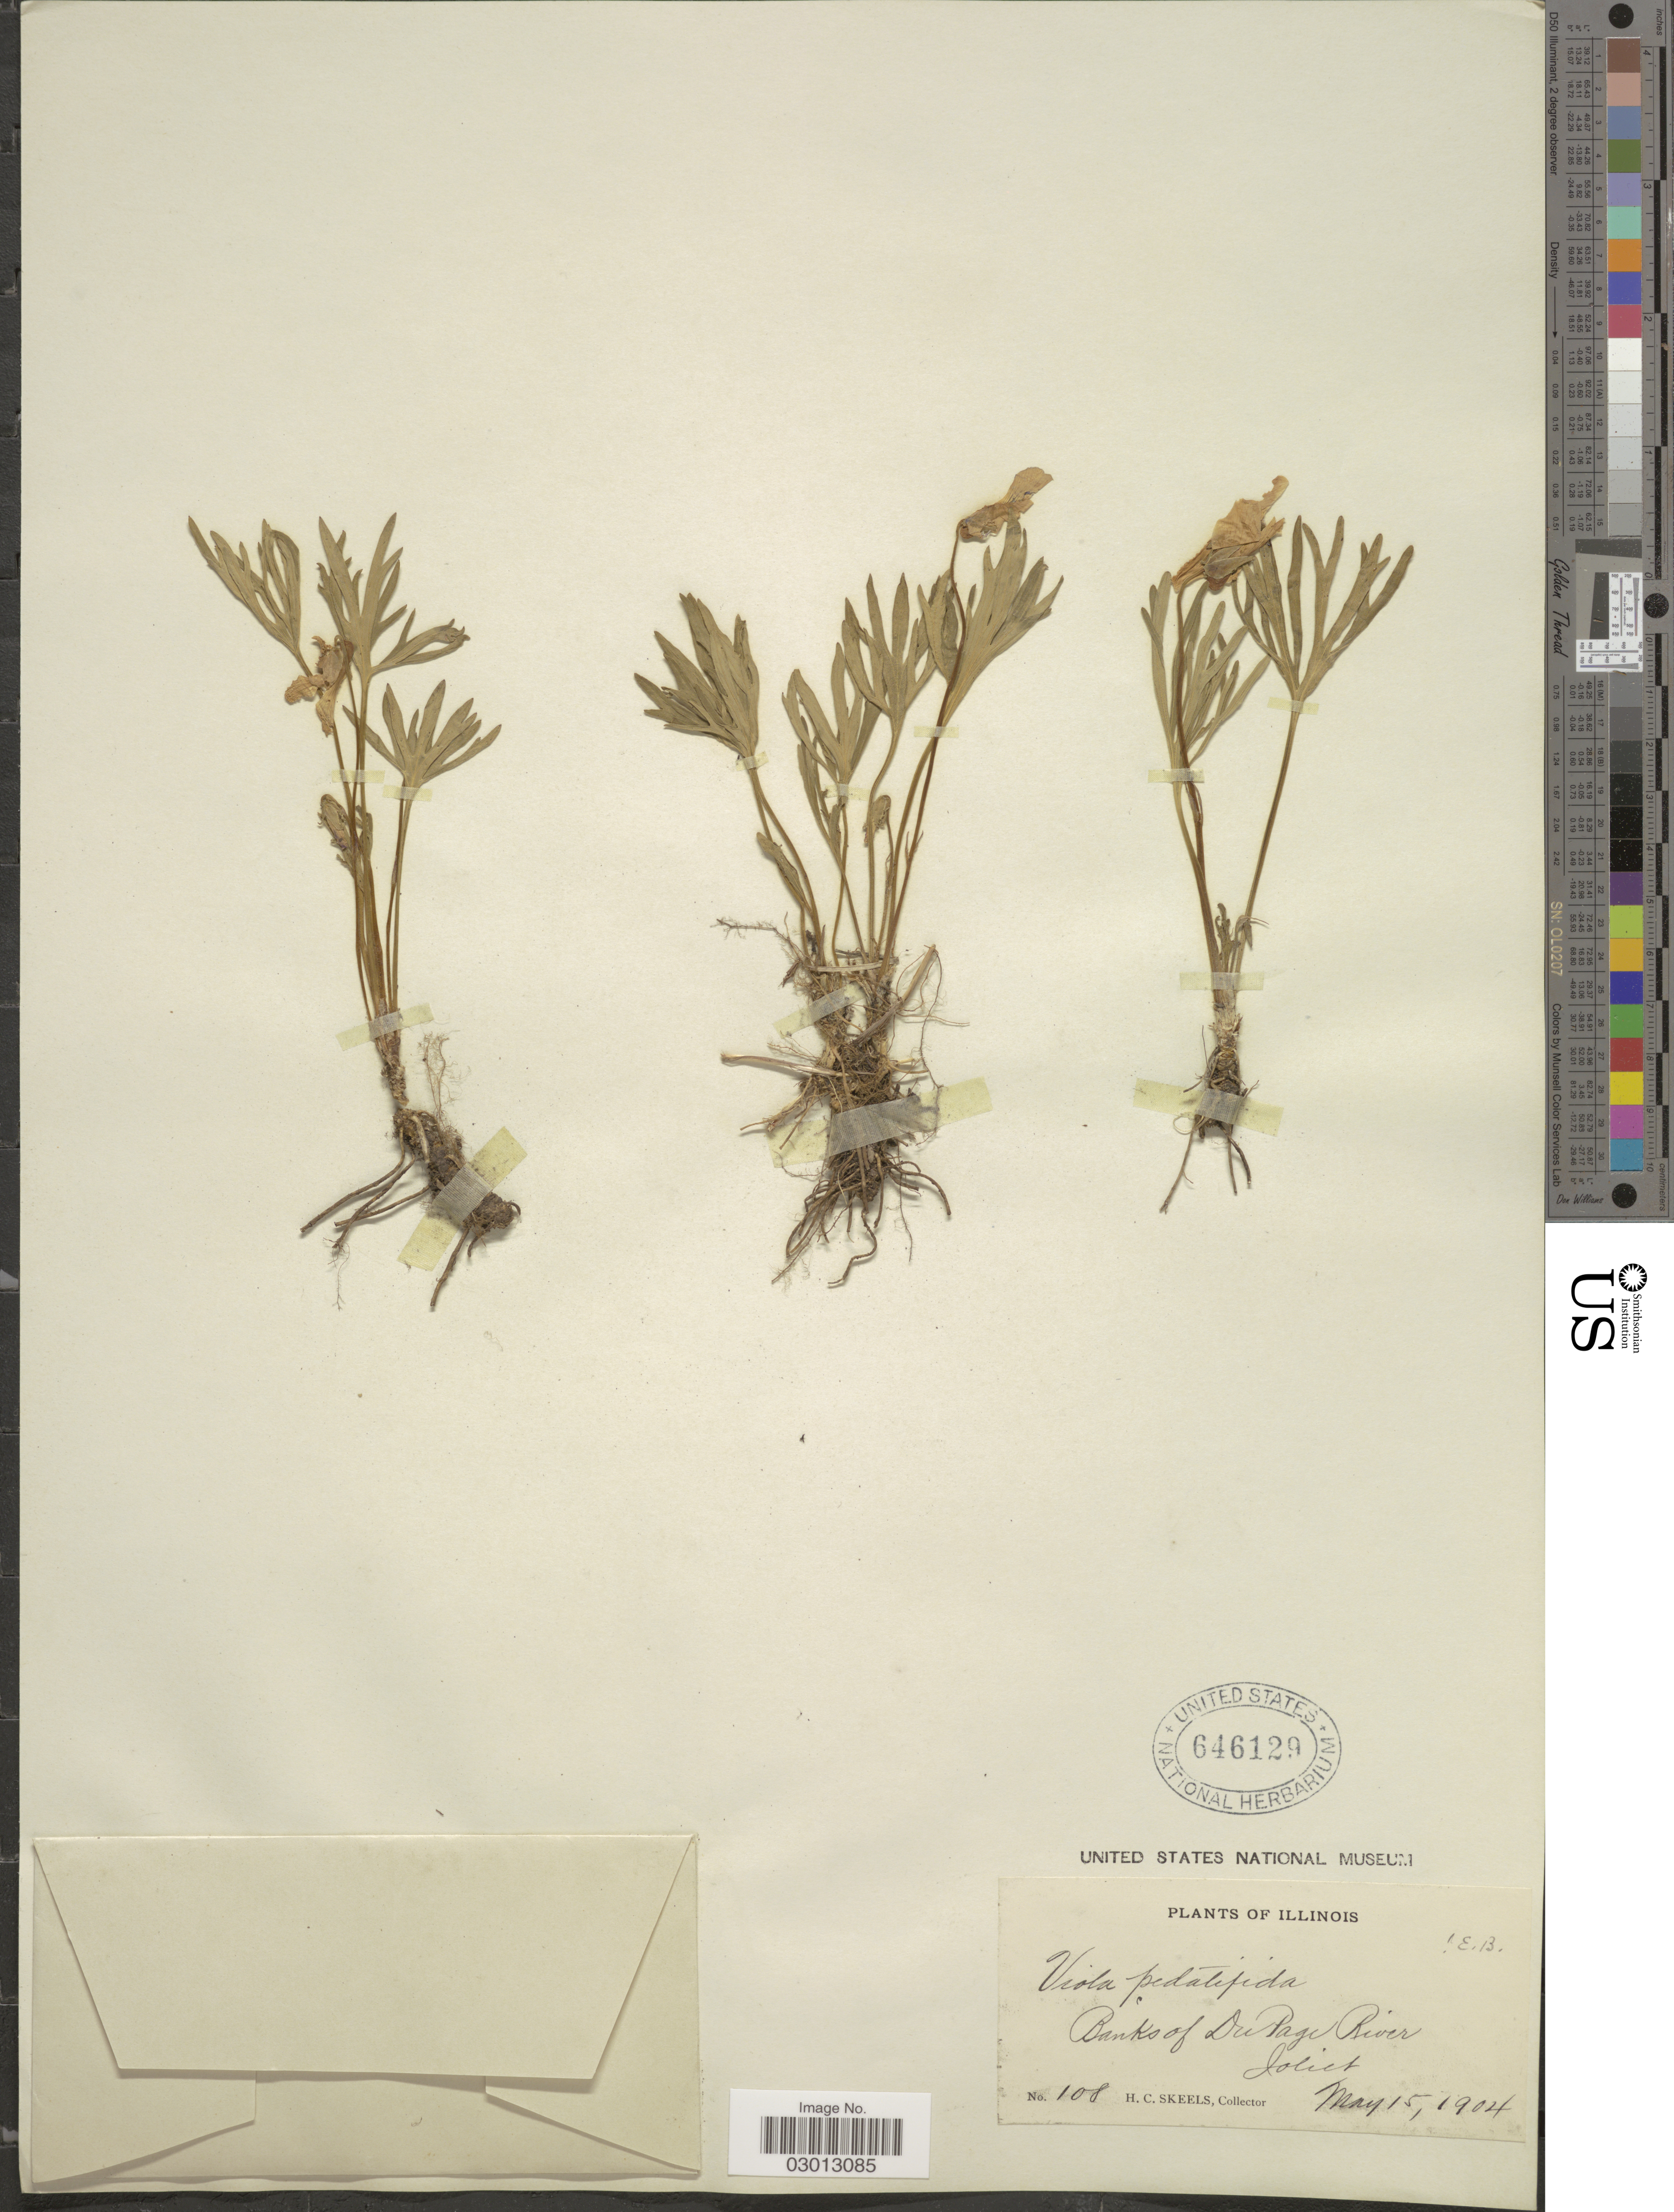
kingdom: Plantae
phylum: Tracheophyta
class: Magnoliopsida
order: Malpighiales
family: Violaceae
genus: Viola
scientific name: Viola pedatifida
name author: G. Don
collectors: H. Skeels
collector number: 108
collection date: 1904-05-15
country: United States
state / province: Illinois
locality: Banks of DuPage River. Joliet.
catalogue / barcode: US 646129